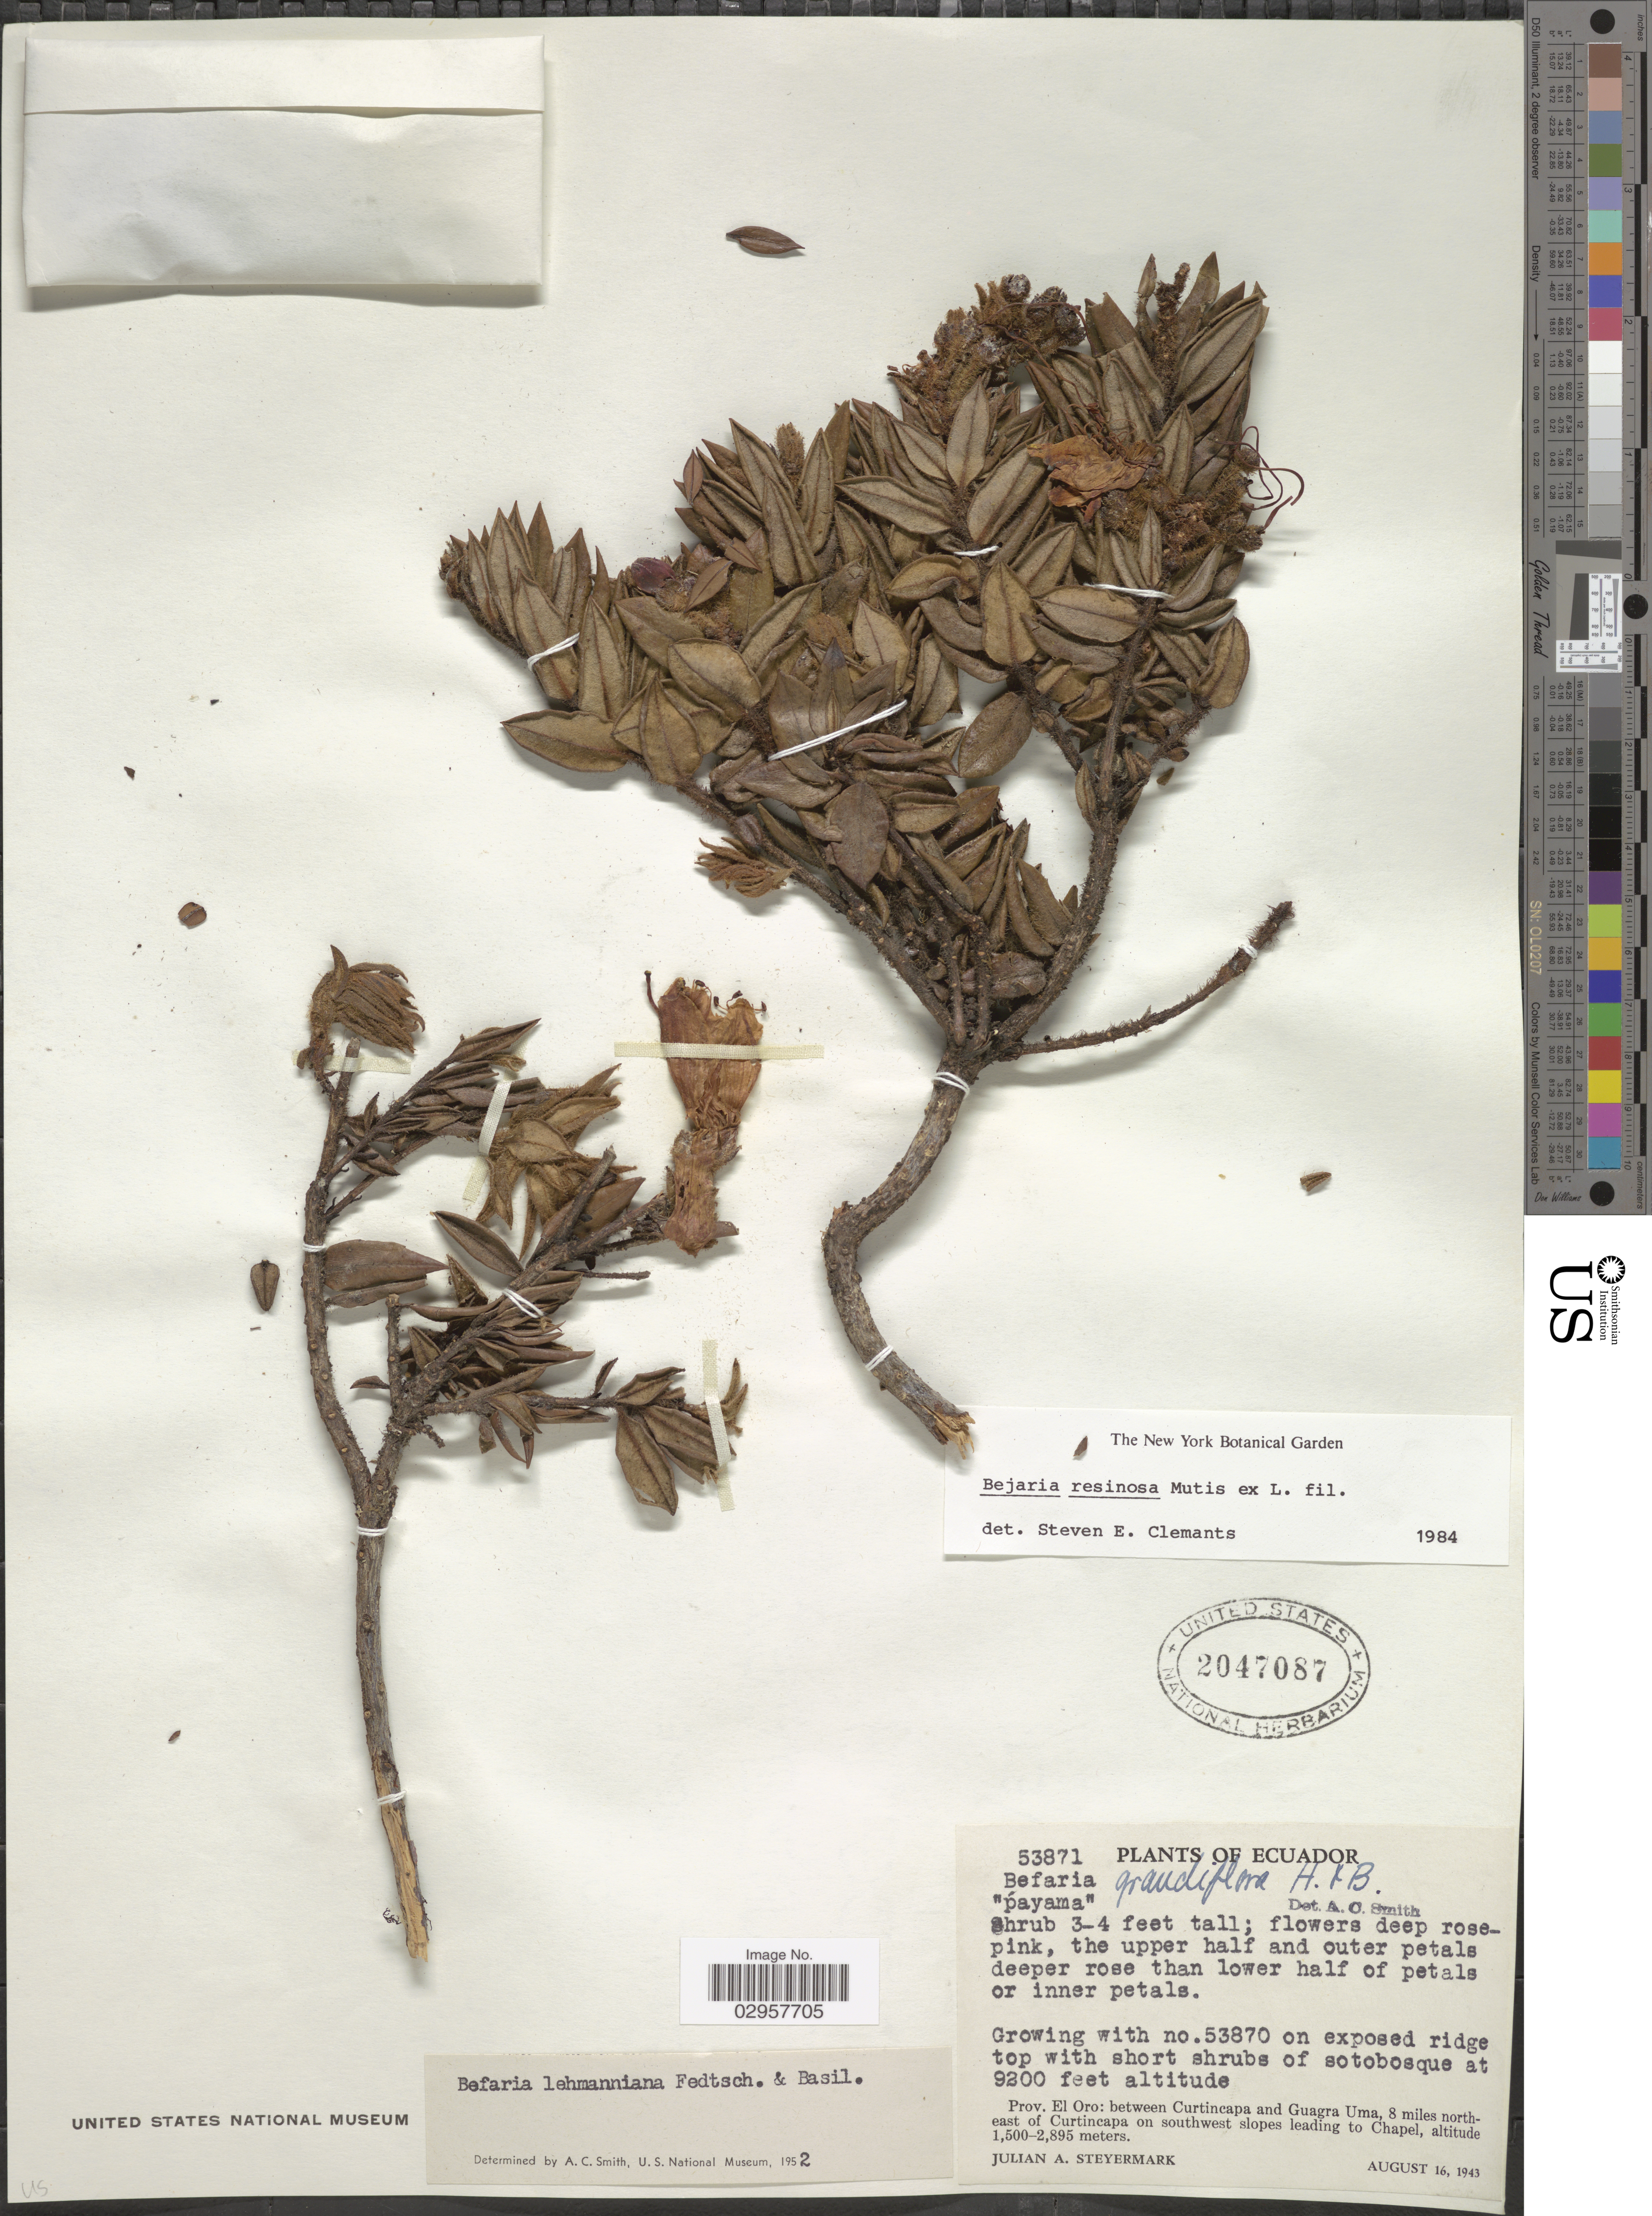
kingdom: Plantae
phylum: Tracheophyta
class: Magnoliopsida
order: Ericales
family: Ericaceae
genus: Befaria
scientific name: Befaria resinosa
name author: Mutis ex L. f.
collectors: J. Steyermark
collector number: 53871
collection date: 1943-08-16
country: Ecuador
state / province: El Oro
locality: Between Curtincapa and Guagra Uma, 8 miles northeast of Curtincapa on southwest slopes leading to Chapel.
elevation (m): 2804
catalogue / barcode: US 2047087